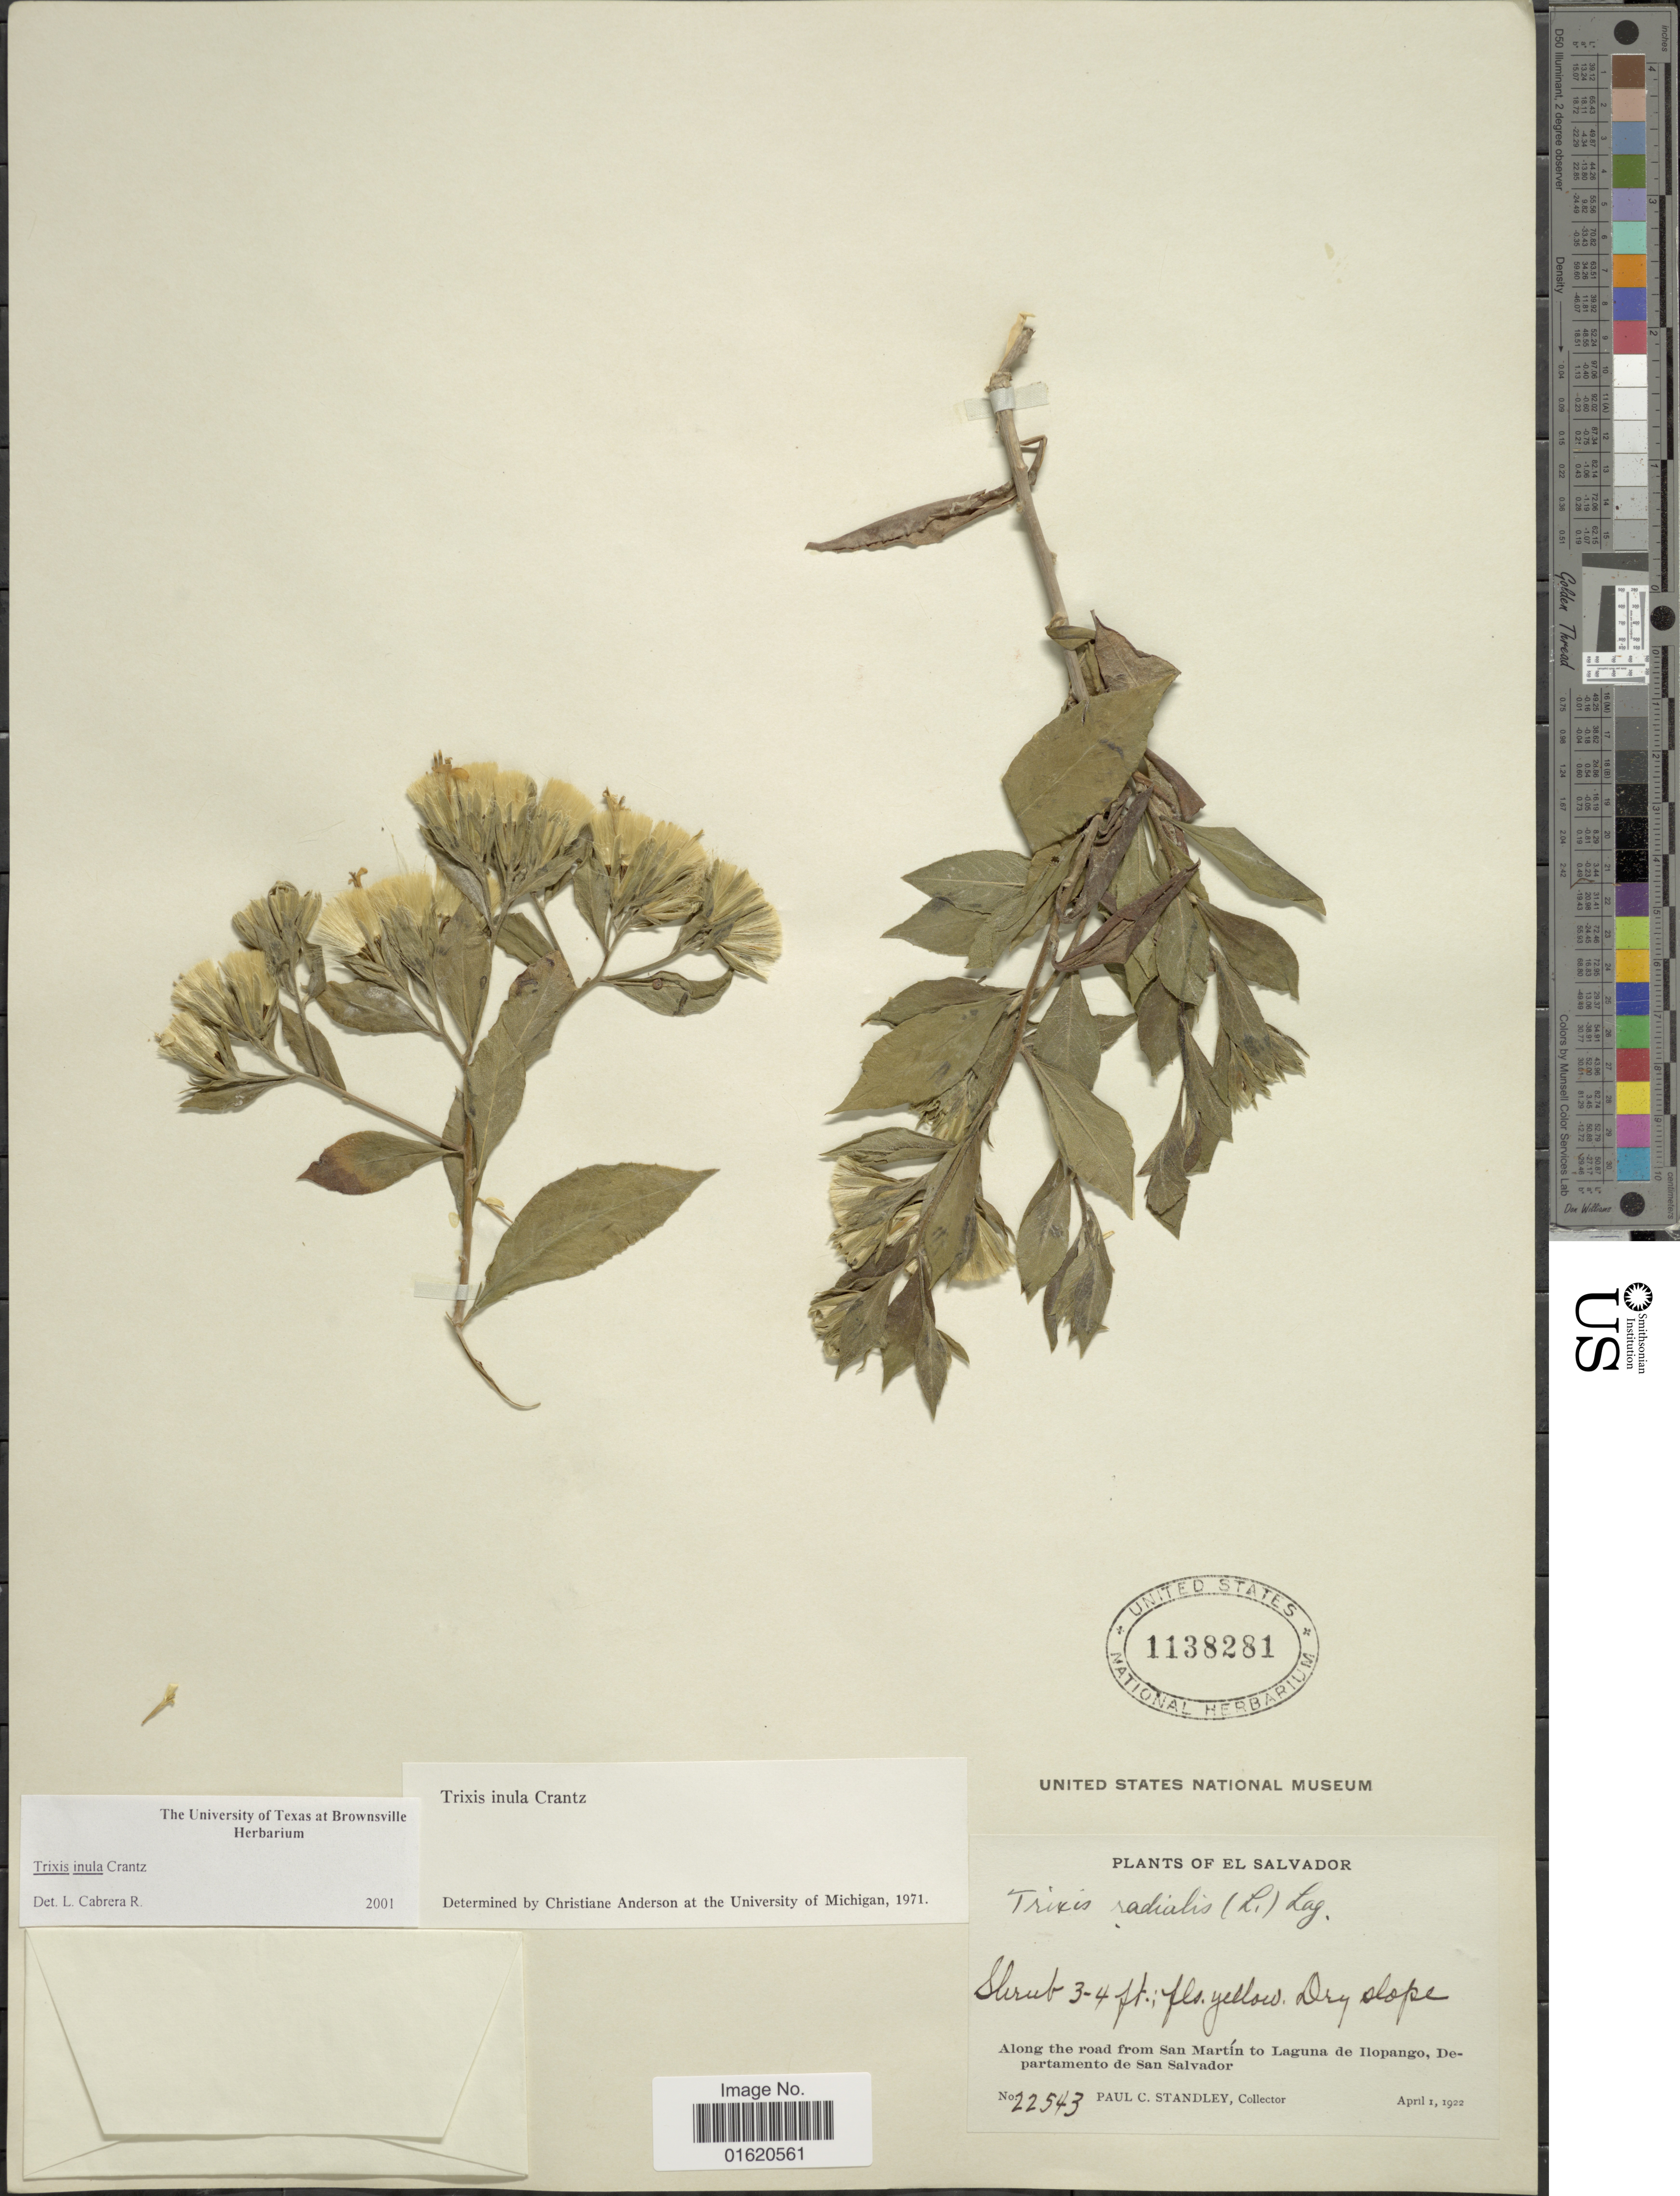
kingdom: Plantae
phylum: Tracheophyta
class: Magnoliopsida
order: Asterales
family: Asteraceae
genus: Trixis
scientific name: Trixis inula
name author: Crantz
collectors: P. C. Standley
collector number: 22543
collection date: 1922-04-01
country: El Salvador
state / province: San Salvador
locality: Dry slope, along tje road from San Martín to Laguna de Ilopango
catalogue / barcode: US 1138281